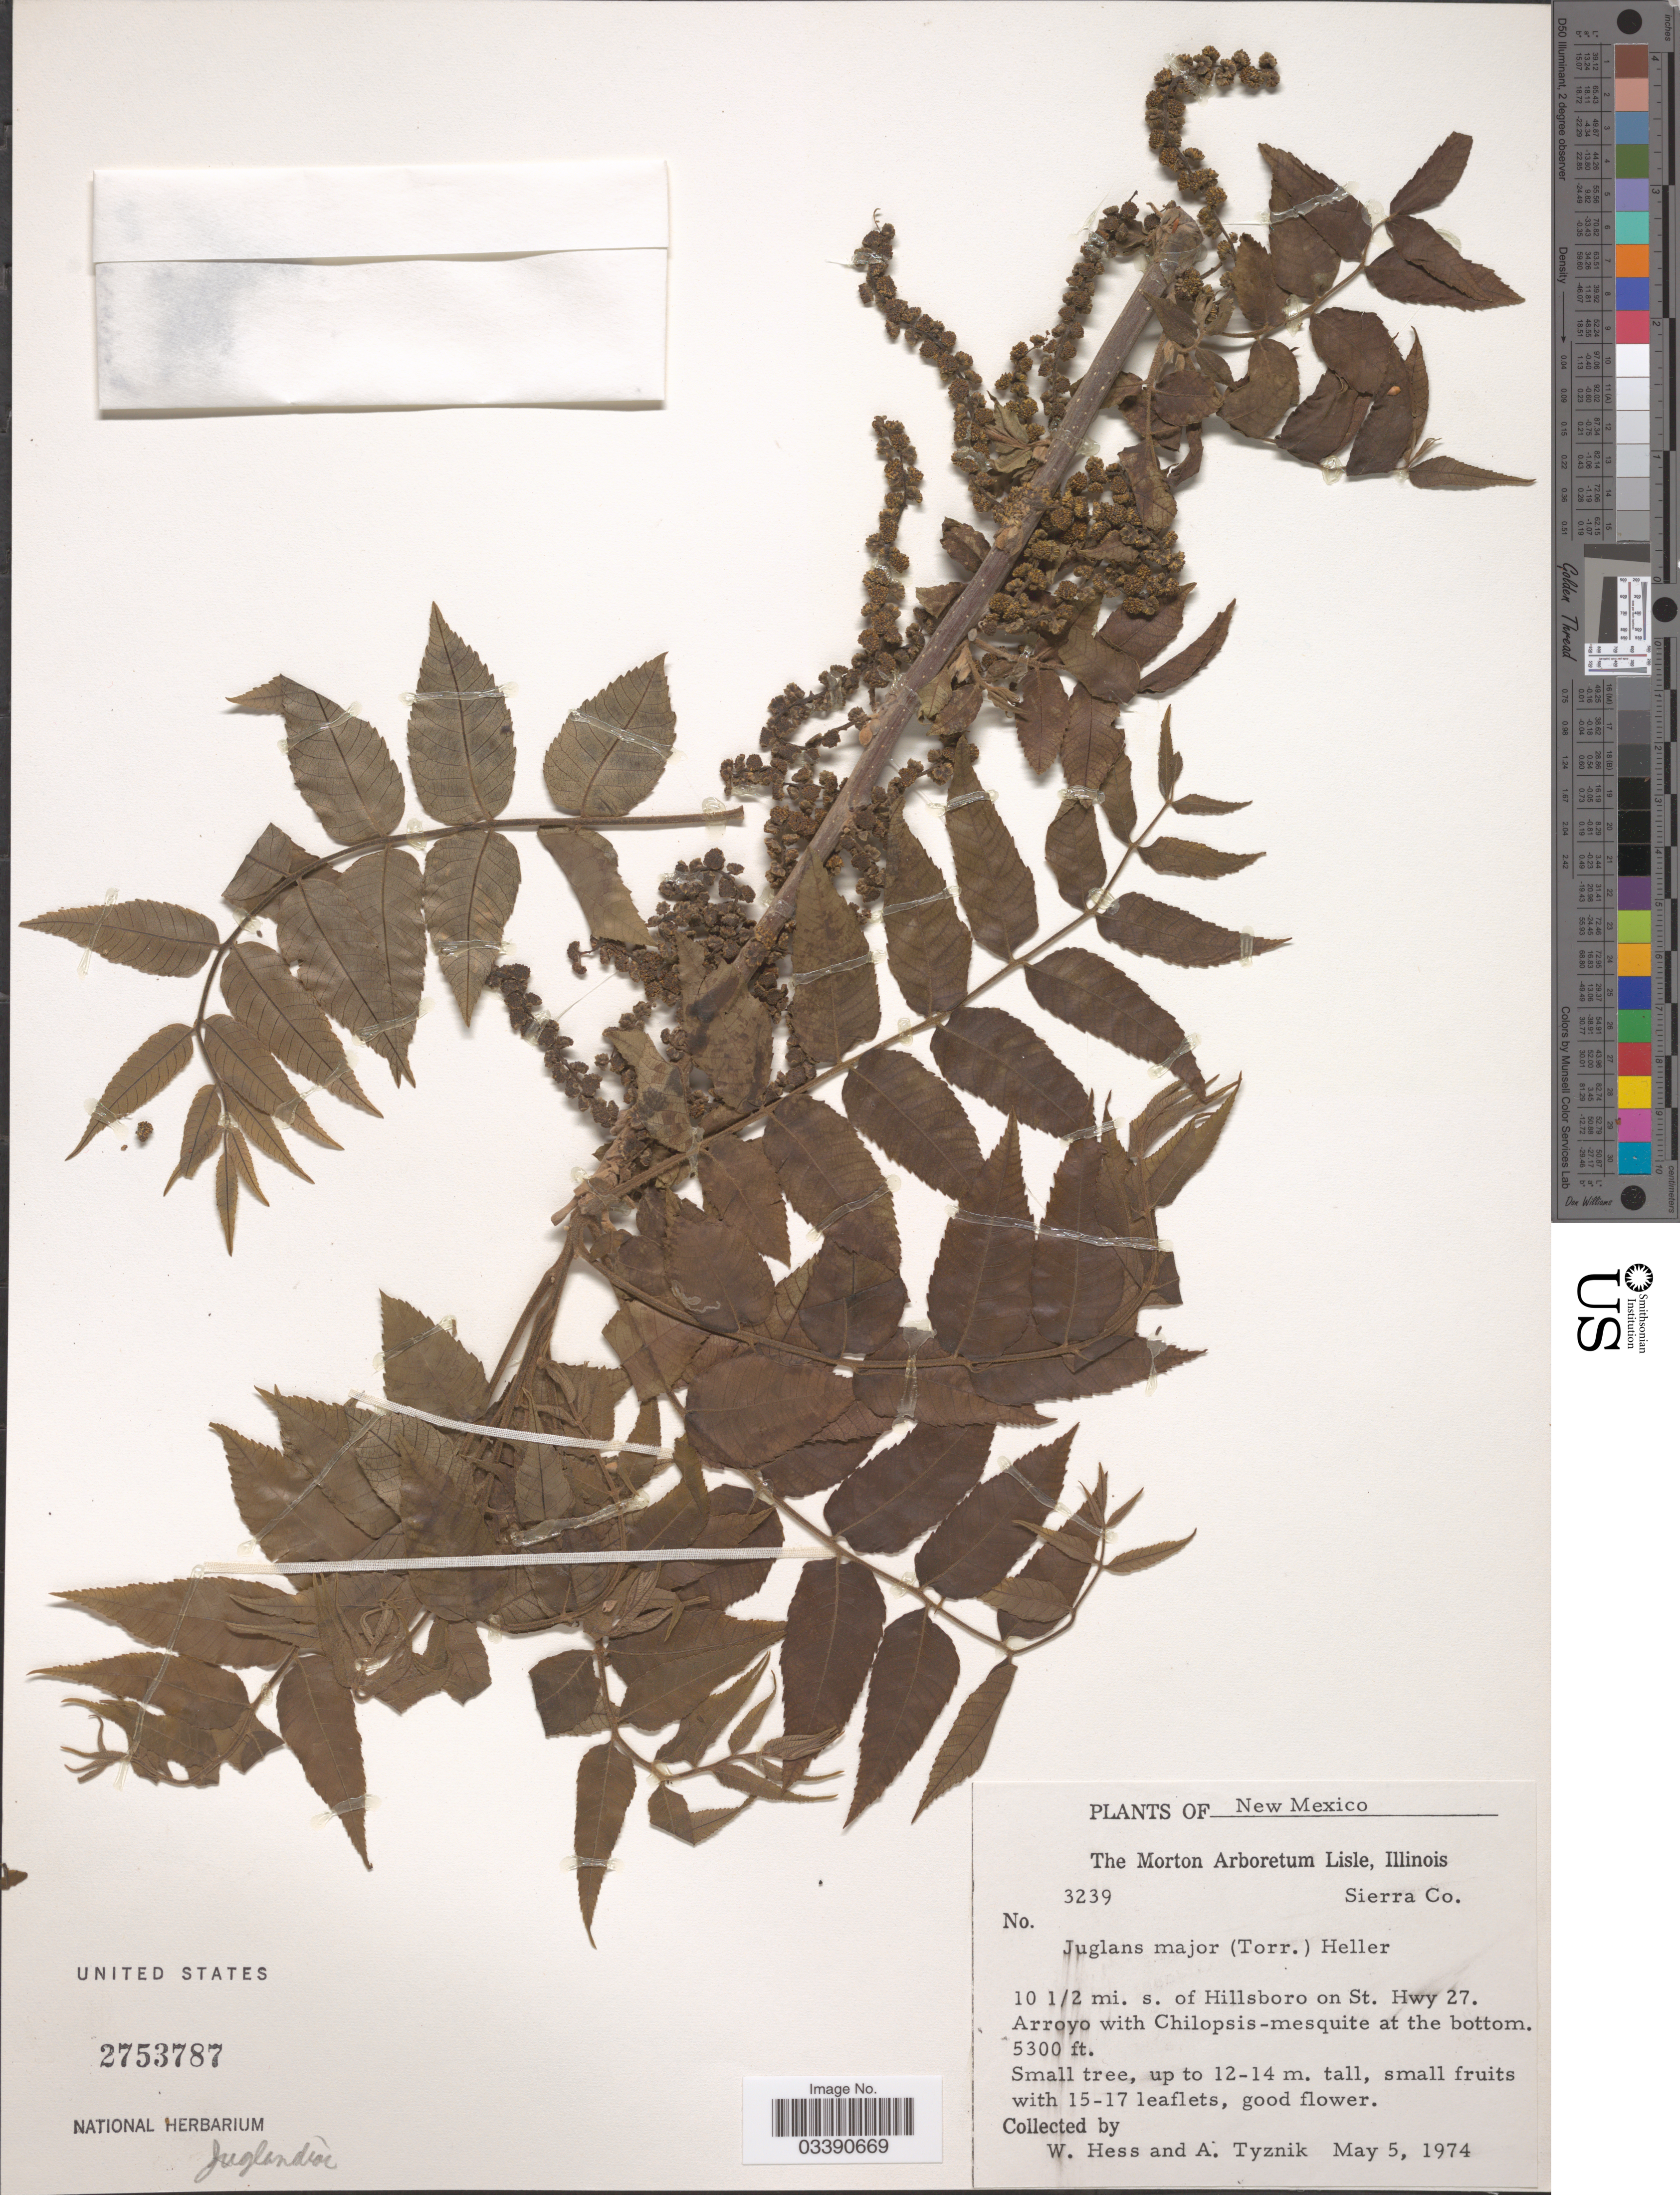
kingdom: Plantae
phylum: Tracheophyta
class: Magnoliopsida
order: Fagales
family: Juglandaceae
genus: Juglans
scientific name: Juglans major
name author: (Torr.) A. Heller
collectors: W. Hess & A. Tyznik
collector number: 3239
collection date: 1974-05-05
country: United States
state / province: New Mexico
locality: Sierra Co. 10 1/2 mi. s. of Hillsboro on St. Hwy 27.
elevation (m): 1615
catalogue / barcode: US 2753787